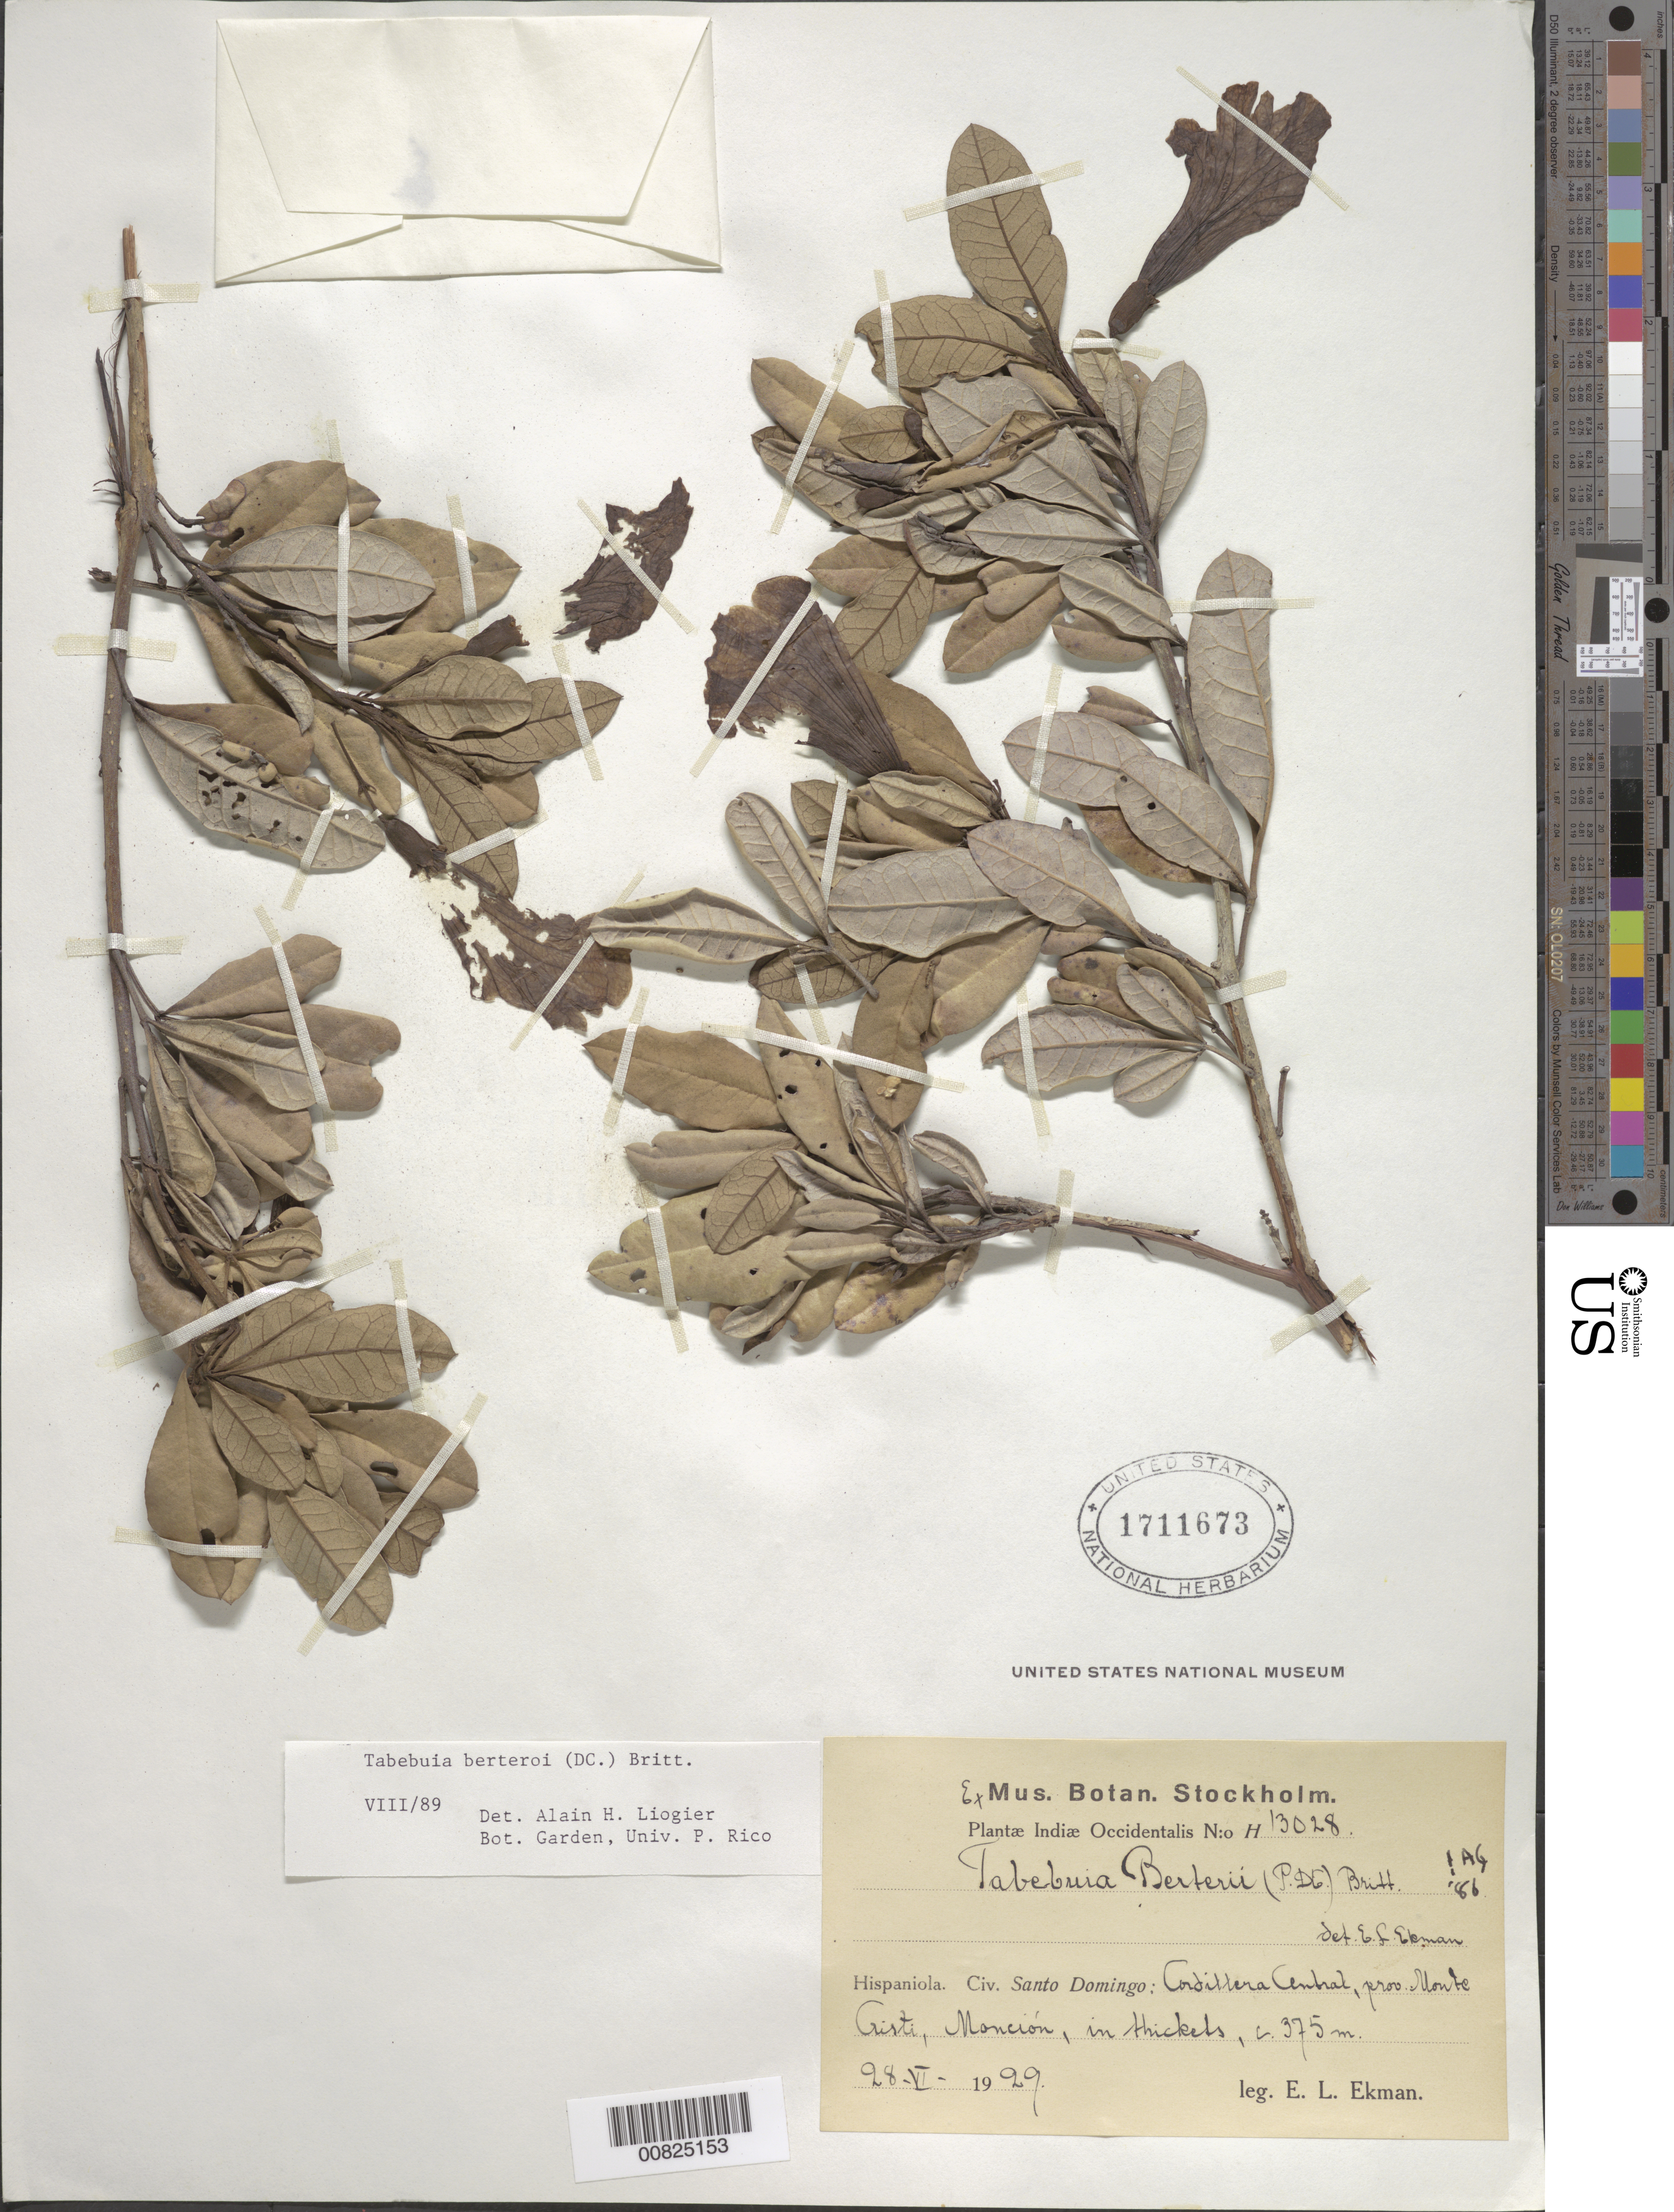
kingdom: Plantae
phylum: Tracheophyta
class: Magnoliopsida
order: Lamiales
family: Bignoniaceae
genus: Tabebuia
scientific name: Tabebuia berteroi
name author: (DC.) Britton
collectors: E. L. Ekman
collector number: H 13028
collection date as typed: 28 Jun 1929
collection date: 1929-06-28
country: Dominican Republic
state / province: Monte Cristi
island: Hispaniola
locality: Cordillera Central, Monción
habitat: In thickets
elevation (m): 375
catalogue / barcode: US 1711673